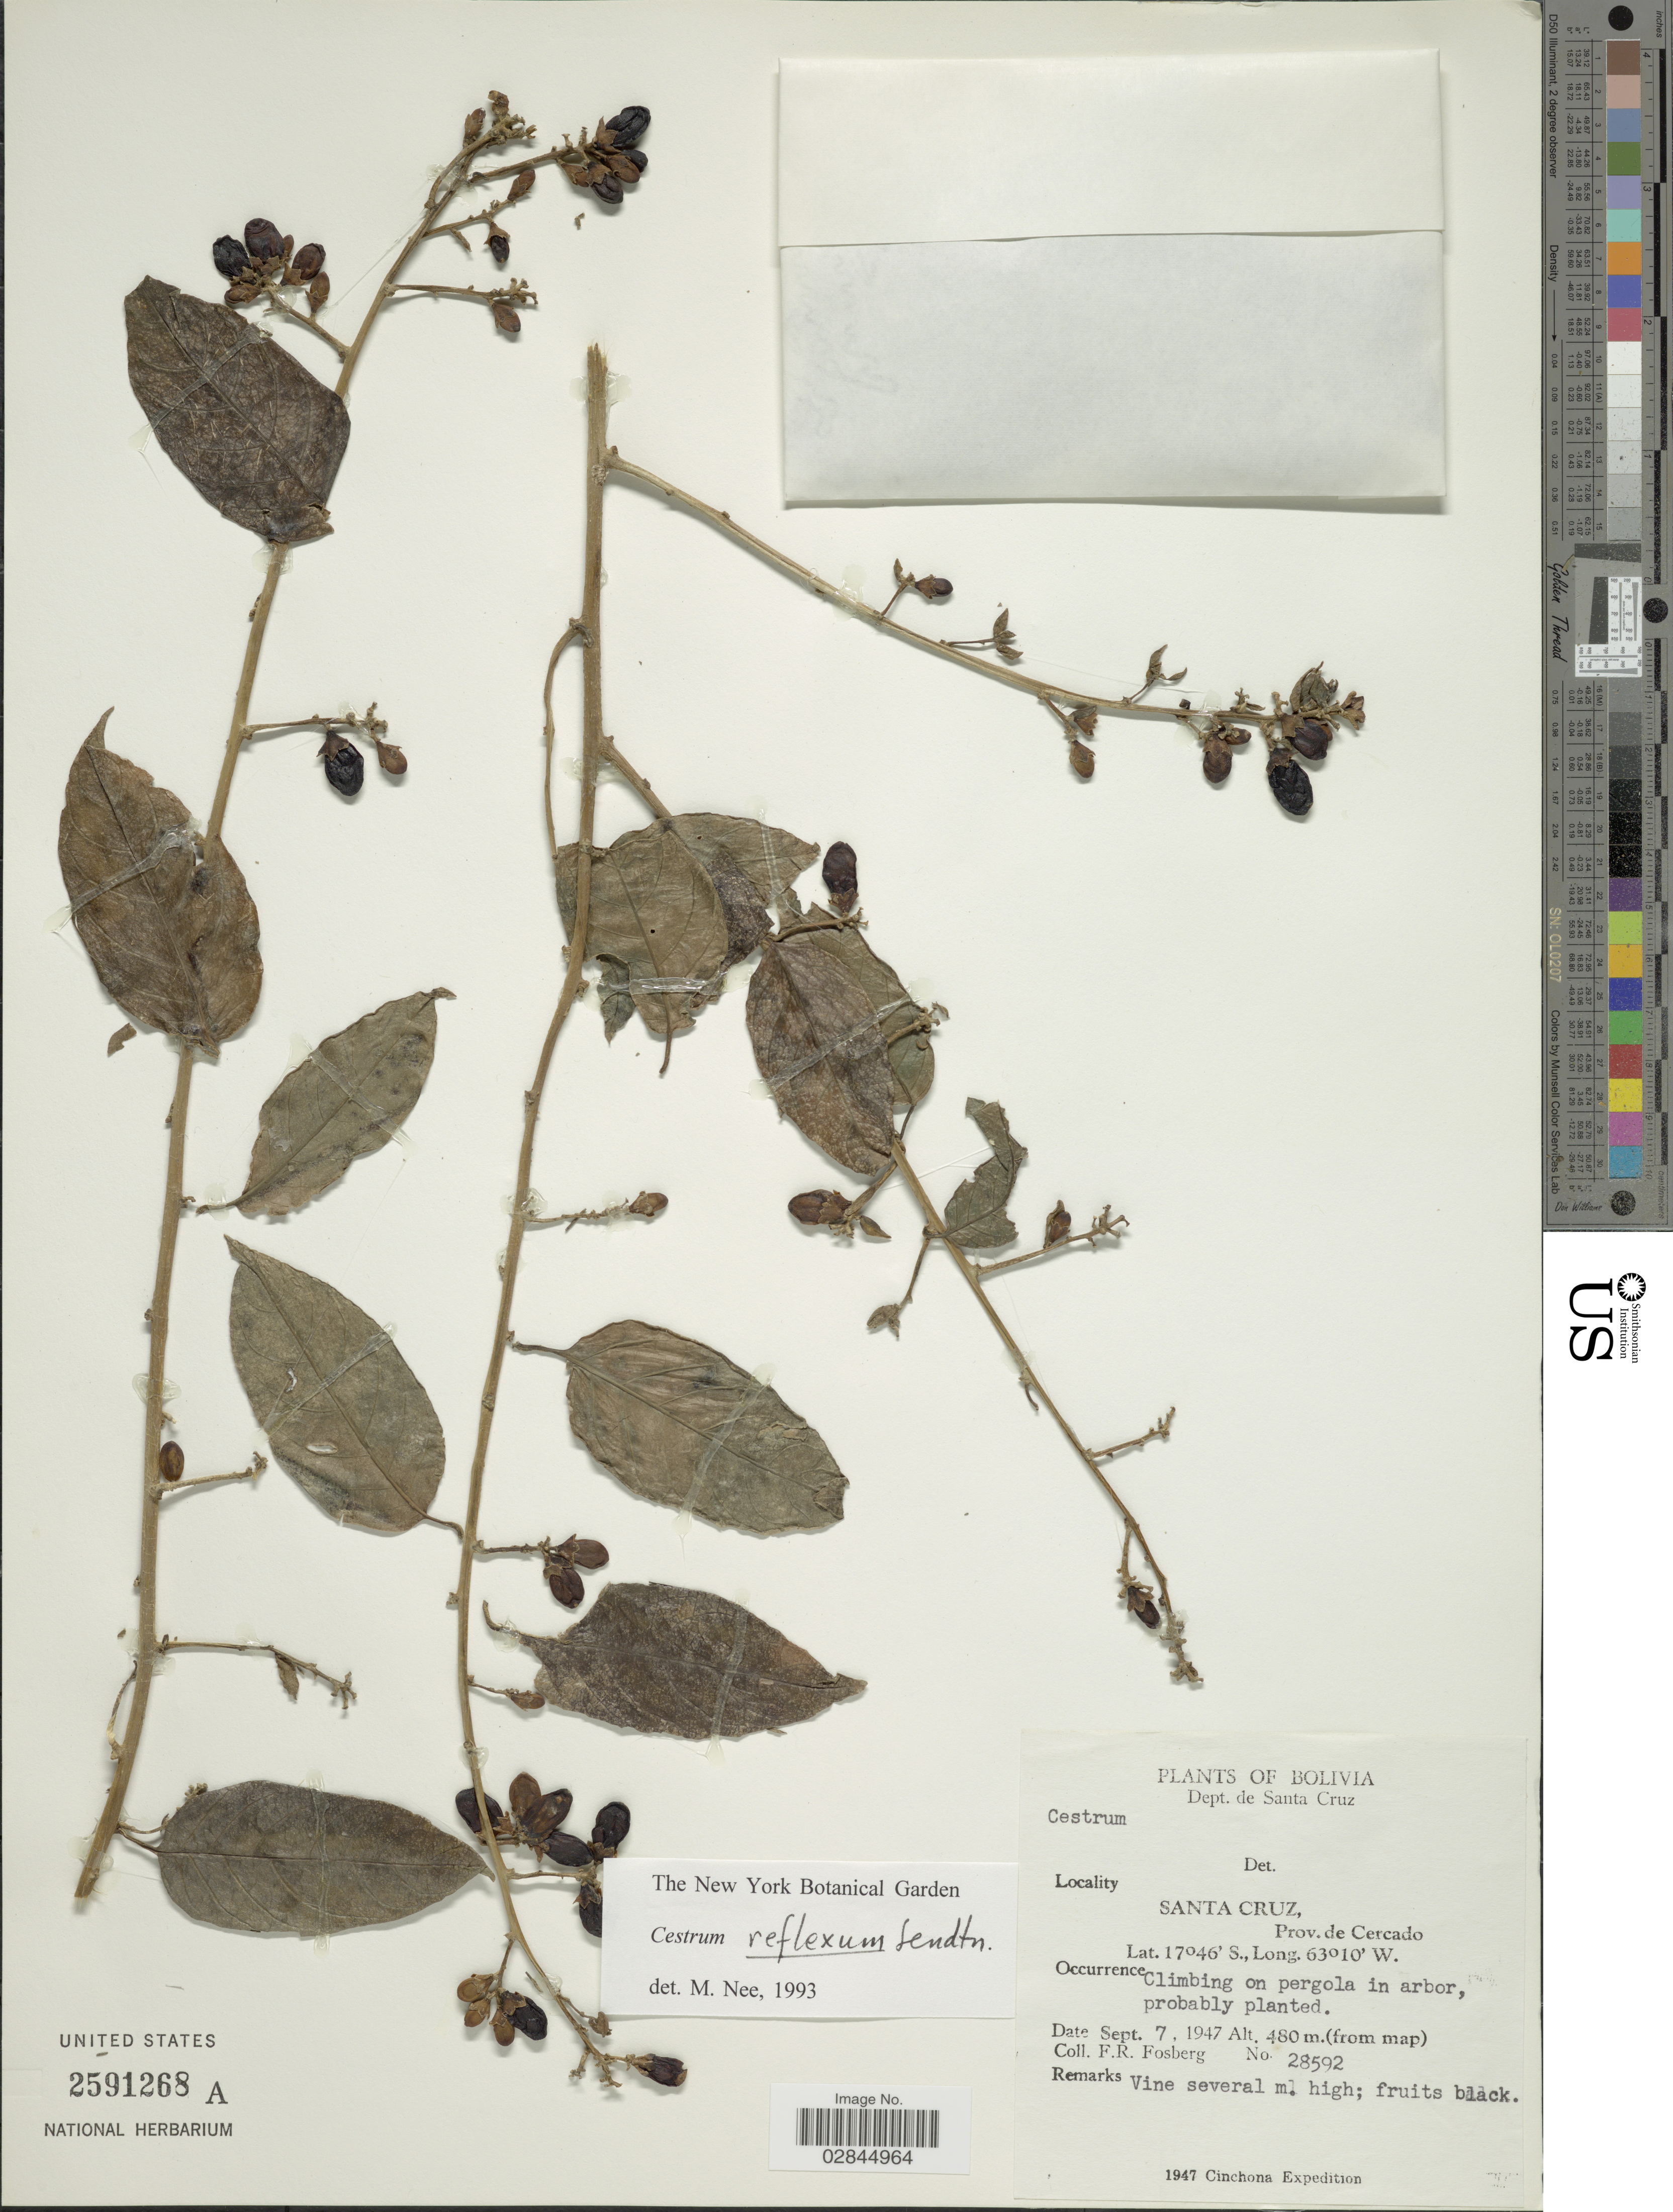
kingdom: Plantae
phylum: Tracheophyta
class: Magnoliopsida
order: Solanales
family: Solanaceae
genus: Cestrum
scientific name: Cestrum reflexum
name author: Sendtn.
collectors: F. R. Fosberg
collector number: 28592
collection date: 1947-09-07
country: Bolivia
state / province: Santa Cruz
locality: Dept. de Santa Cruz. Prov. de Cercado.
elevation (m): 480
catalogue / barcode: US 2591268A